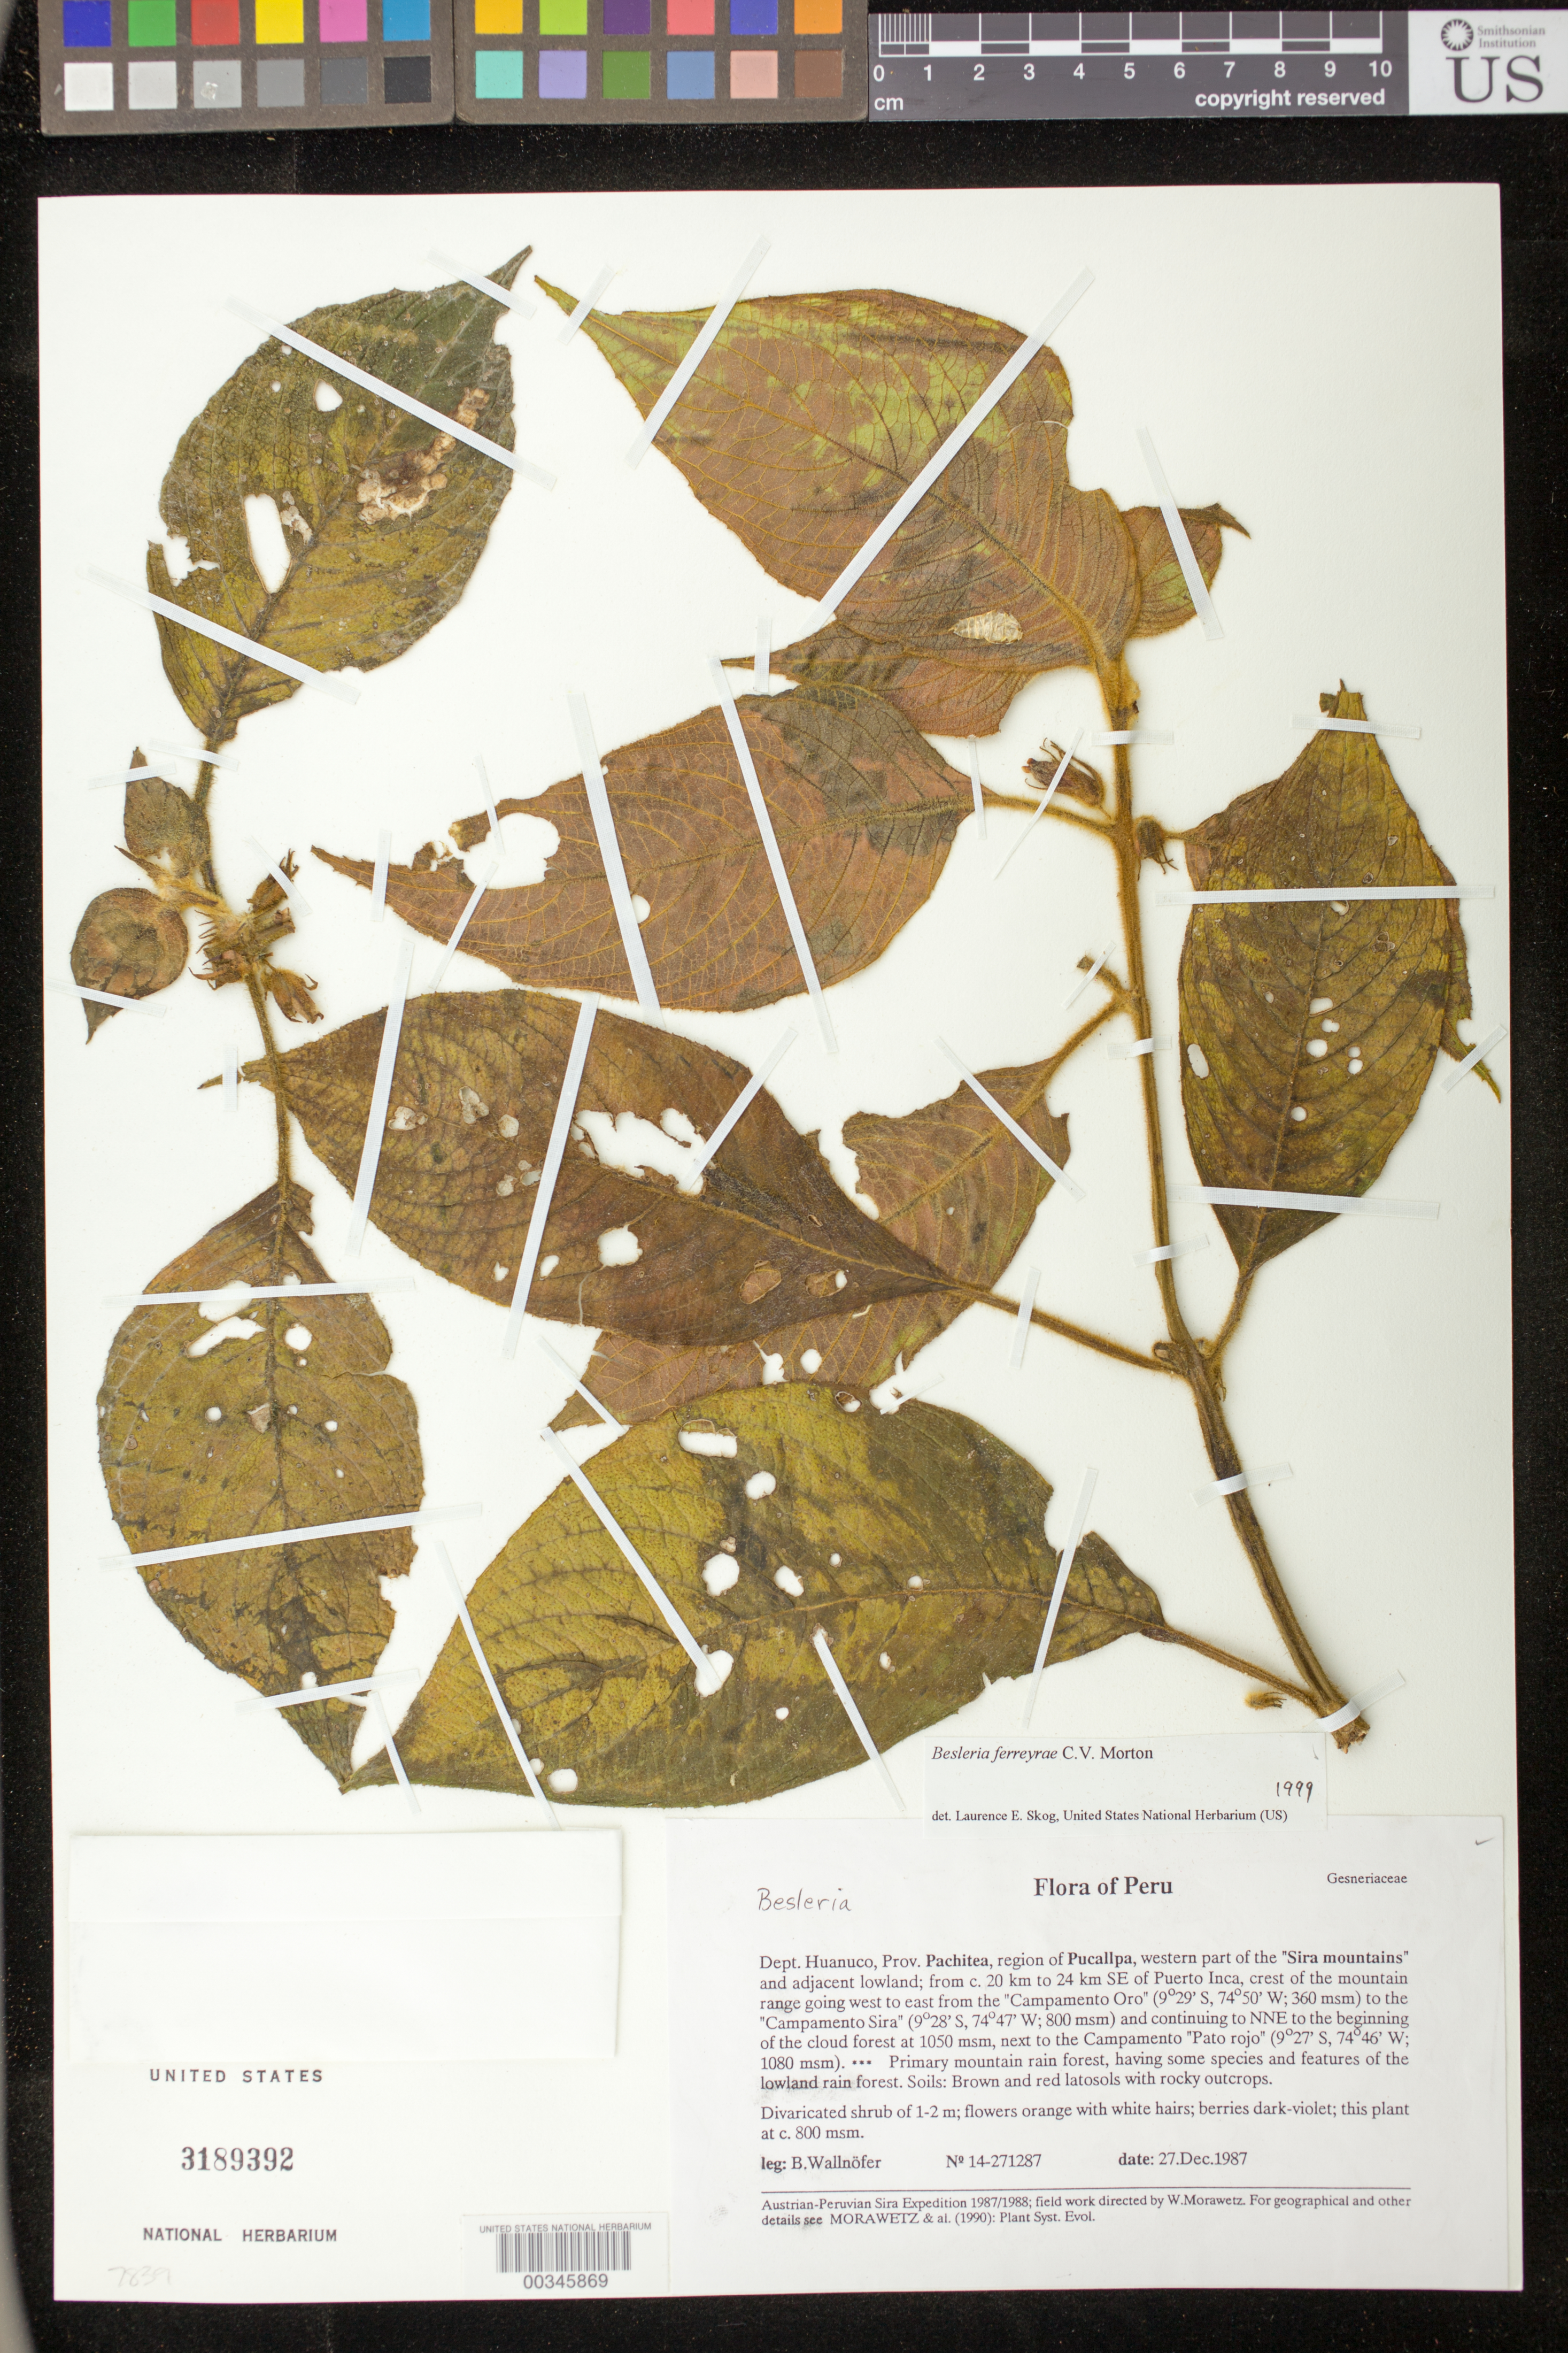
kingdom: Plantae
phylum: Tracheophyta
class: Magnoliopsida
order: Lamiales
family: Gesneriaceae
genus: Besleria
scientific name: Besleria ferreyrae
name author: C.V. Morton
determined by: Skog, Laurence E.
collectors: B. Wallnöfer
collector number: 14- 271287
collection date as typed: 27 Dec 1987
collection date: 1987-12-27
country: Peru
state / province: Huánuco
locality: Prov. Pachitea; region of Pucallapa, western part of "Sira mountains" and adjacent lowland; from c. 20 km to 24 km SE of Puerto Inca, crest of the mountain range going west to east from the "Campamento Oro" to the "Campamento Sira" and continuing to NNE to the beginning of the cloud forets, next to the Campamento "Pato rojo"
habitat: Primary mountain rain forest, having some species and features of the lowland rain forest; soils: brown and red latosols with rocky outcrops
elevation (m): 800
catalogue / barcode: US 3189392